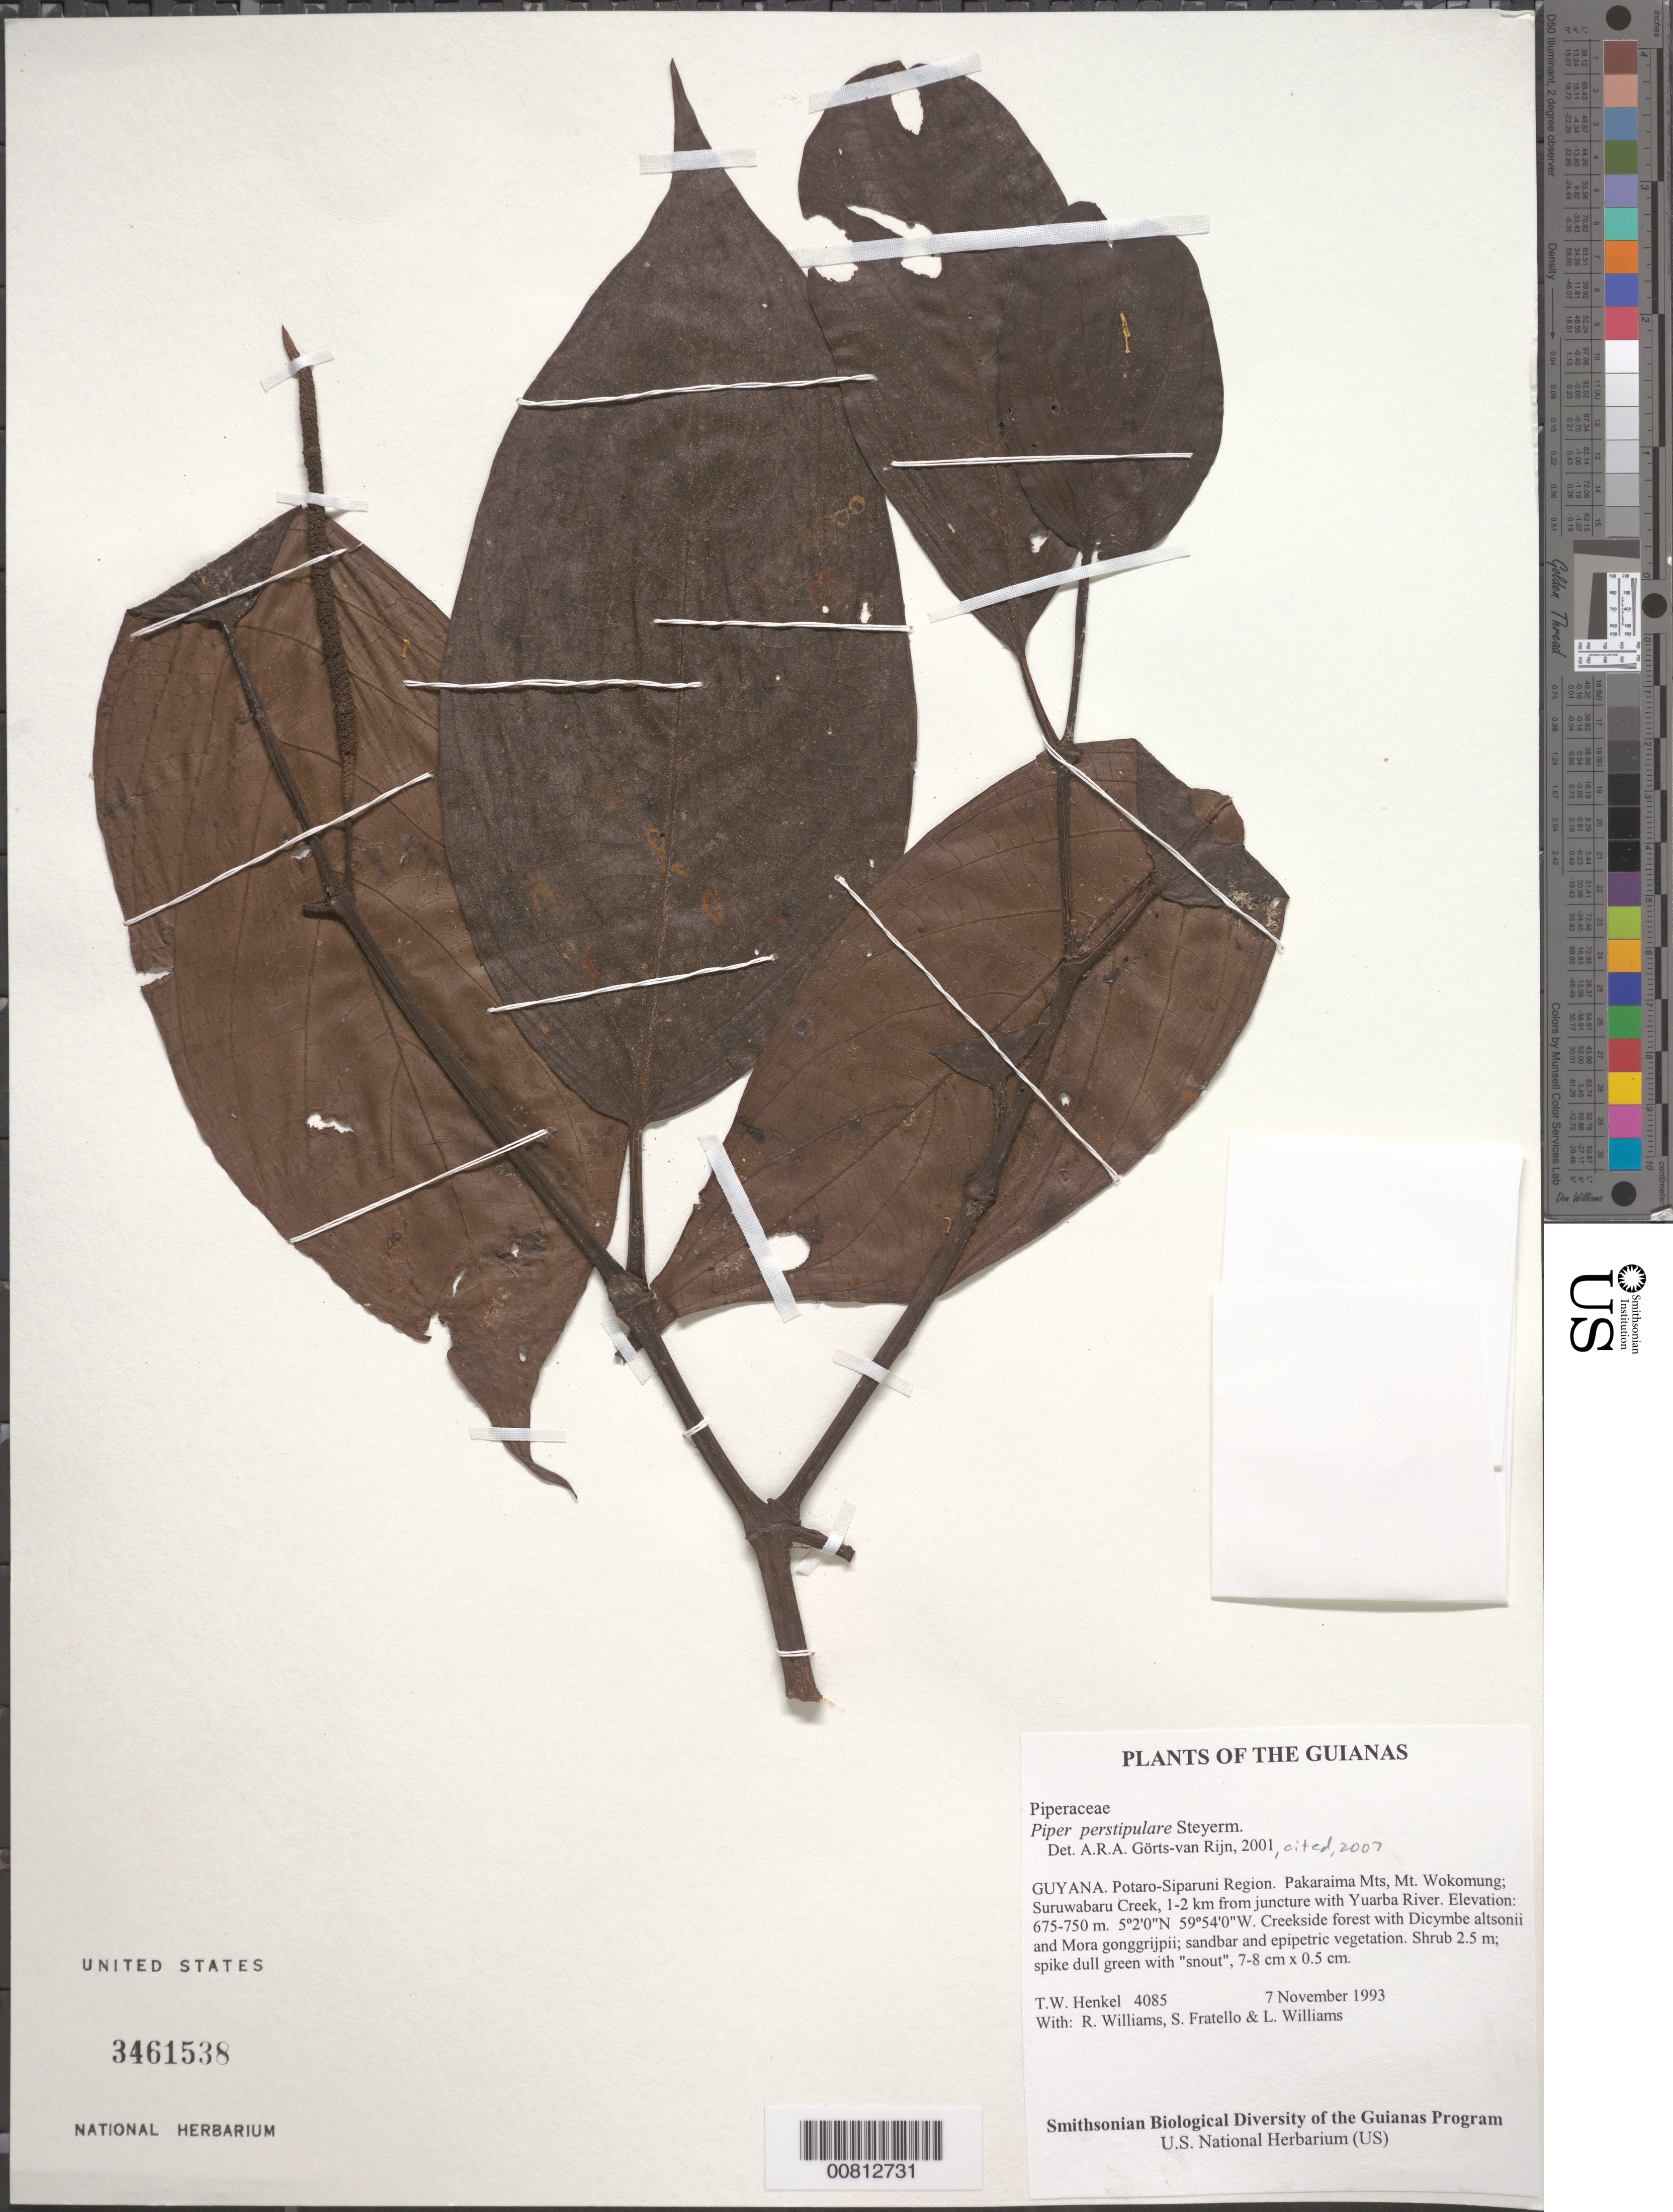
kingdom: Plantae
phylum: Tracheophyta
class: Magnoliopsida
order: Piperales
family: Piperaceae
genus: Piper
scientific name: Piper perstipulare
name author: Steyerm.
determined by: Görts-van Rijn, A. R.; Christenhusz, M. J.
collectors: T. Henkel, R. Williams, S. Fratello & L. Williams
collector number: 4085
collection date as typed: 7 November 1993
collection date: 1993-11-07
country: Guyana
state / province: Potaro-Siparuni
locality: Pakaraima Mts, Mt. Wokomung; Suruwabaru Creek, 1-2 km from juncture with Yuarba River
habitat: Creekside forest with Dicymbe altsonii and Mora gonggrijpii; sandbar and epipetric vegetation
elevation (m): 675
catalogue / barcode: US 3461538